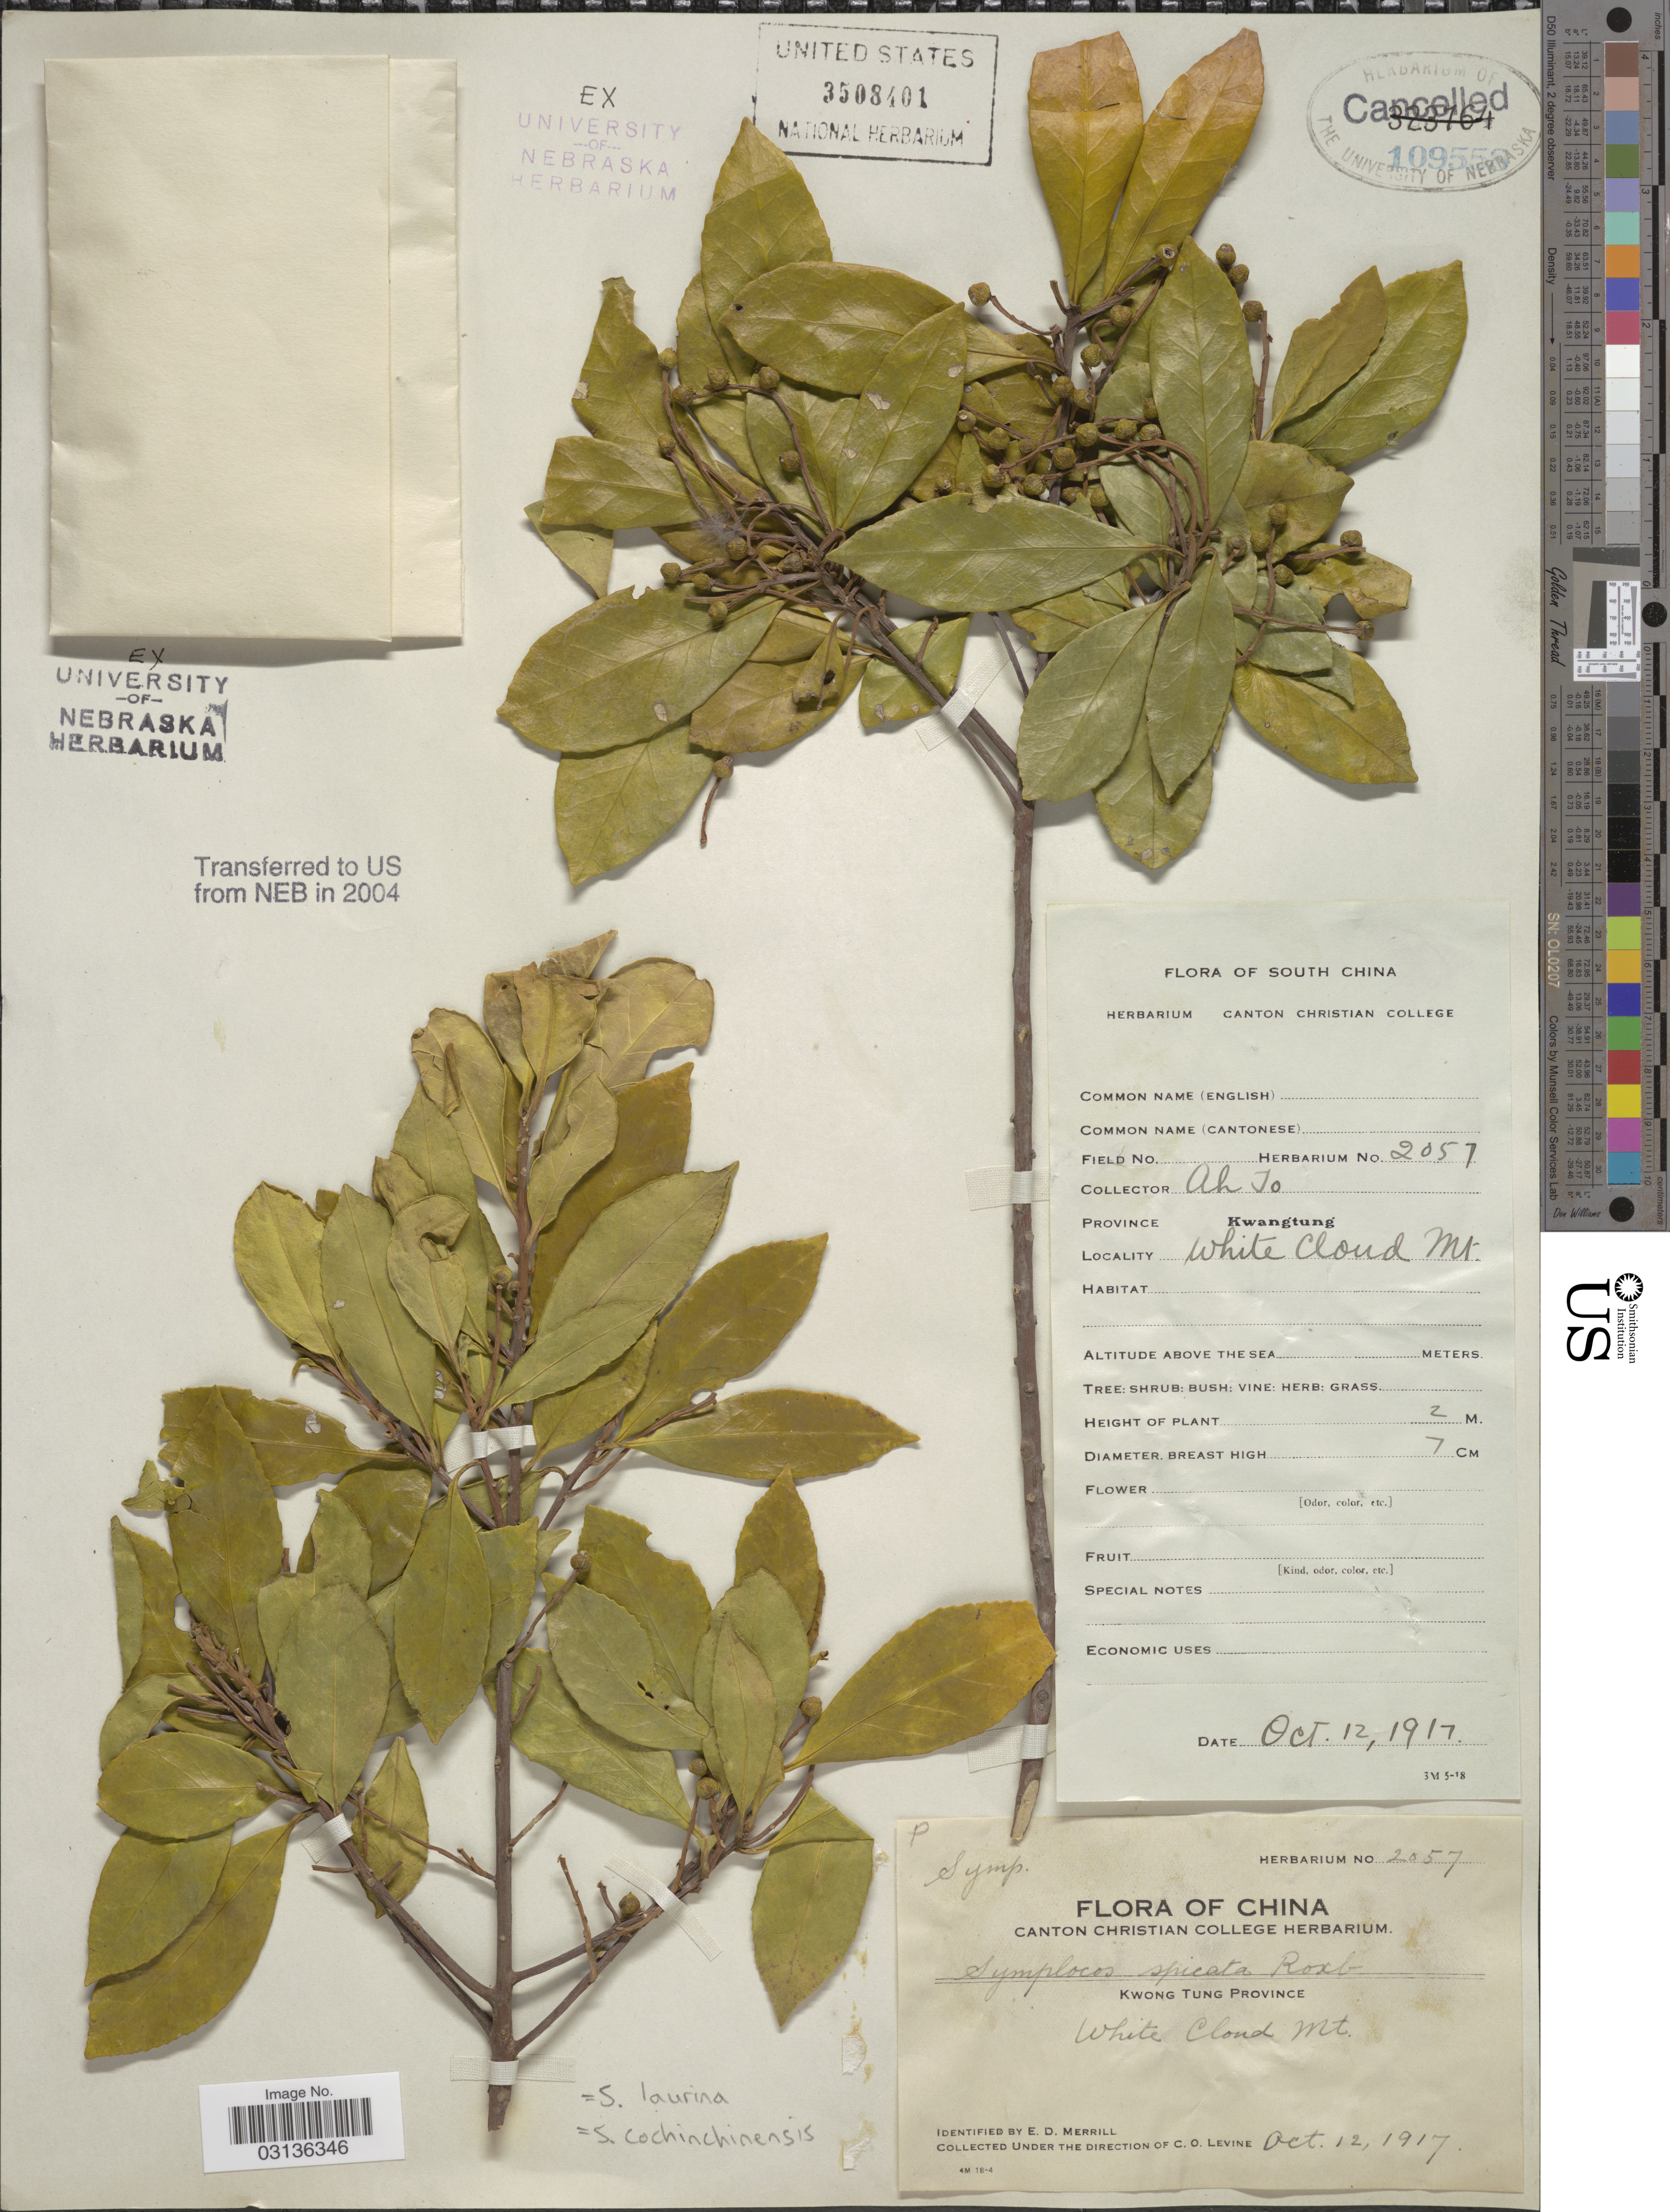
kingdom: Plantae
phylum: Tracheophyta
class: Magnoliopsida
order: Ericales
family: Symplocaceae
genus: Symplocos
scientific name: Symplocos cochinchinensis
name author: (Lour.) S. Moore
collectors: Ah To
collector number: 2057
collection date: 1917-10-12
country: China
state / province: Guangdong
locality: Kwong Tung Province. White Cloud Mt. South China. Province Kwangtung.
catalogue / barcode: US 3508401